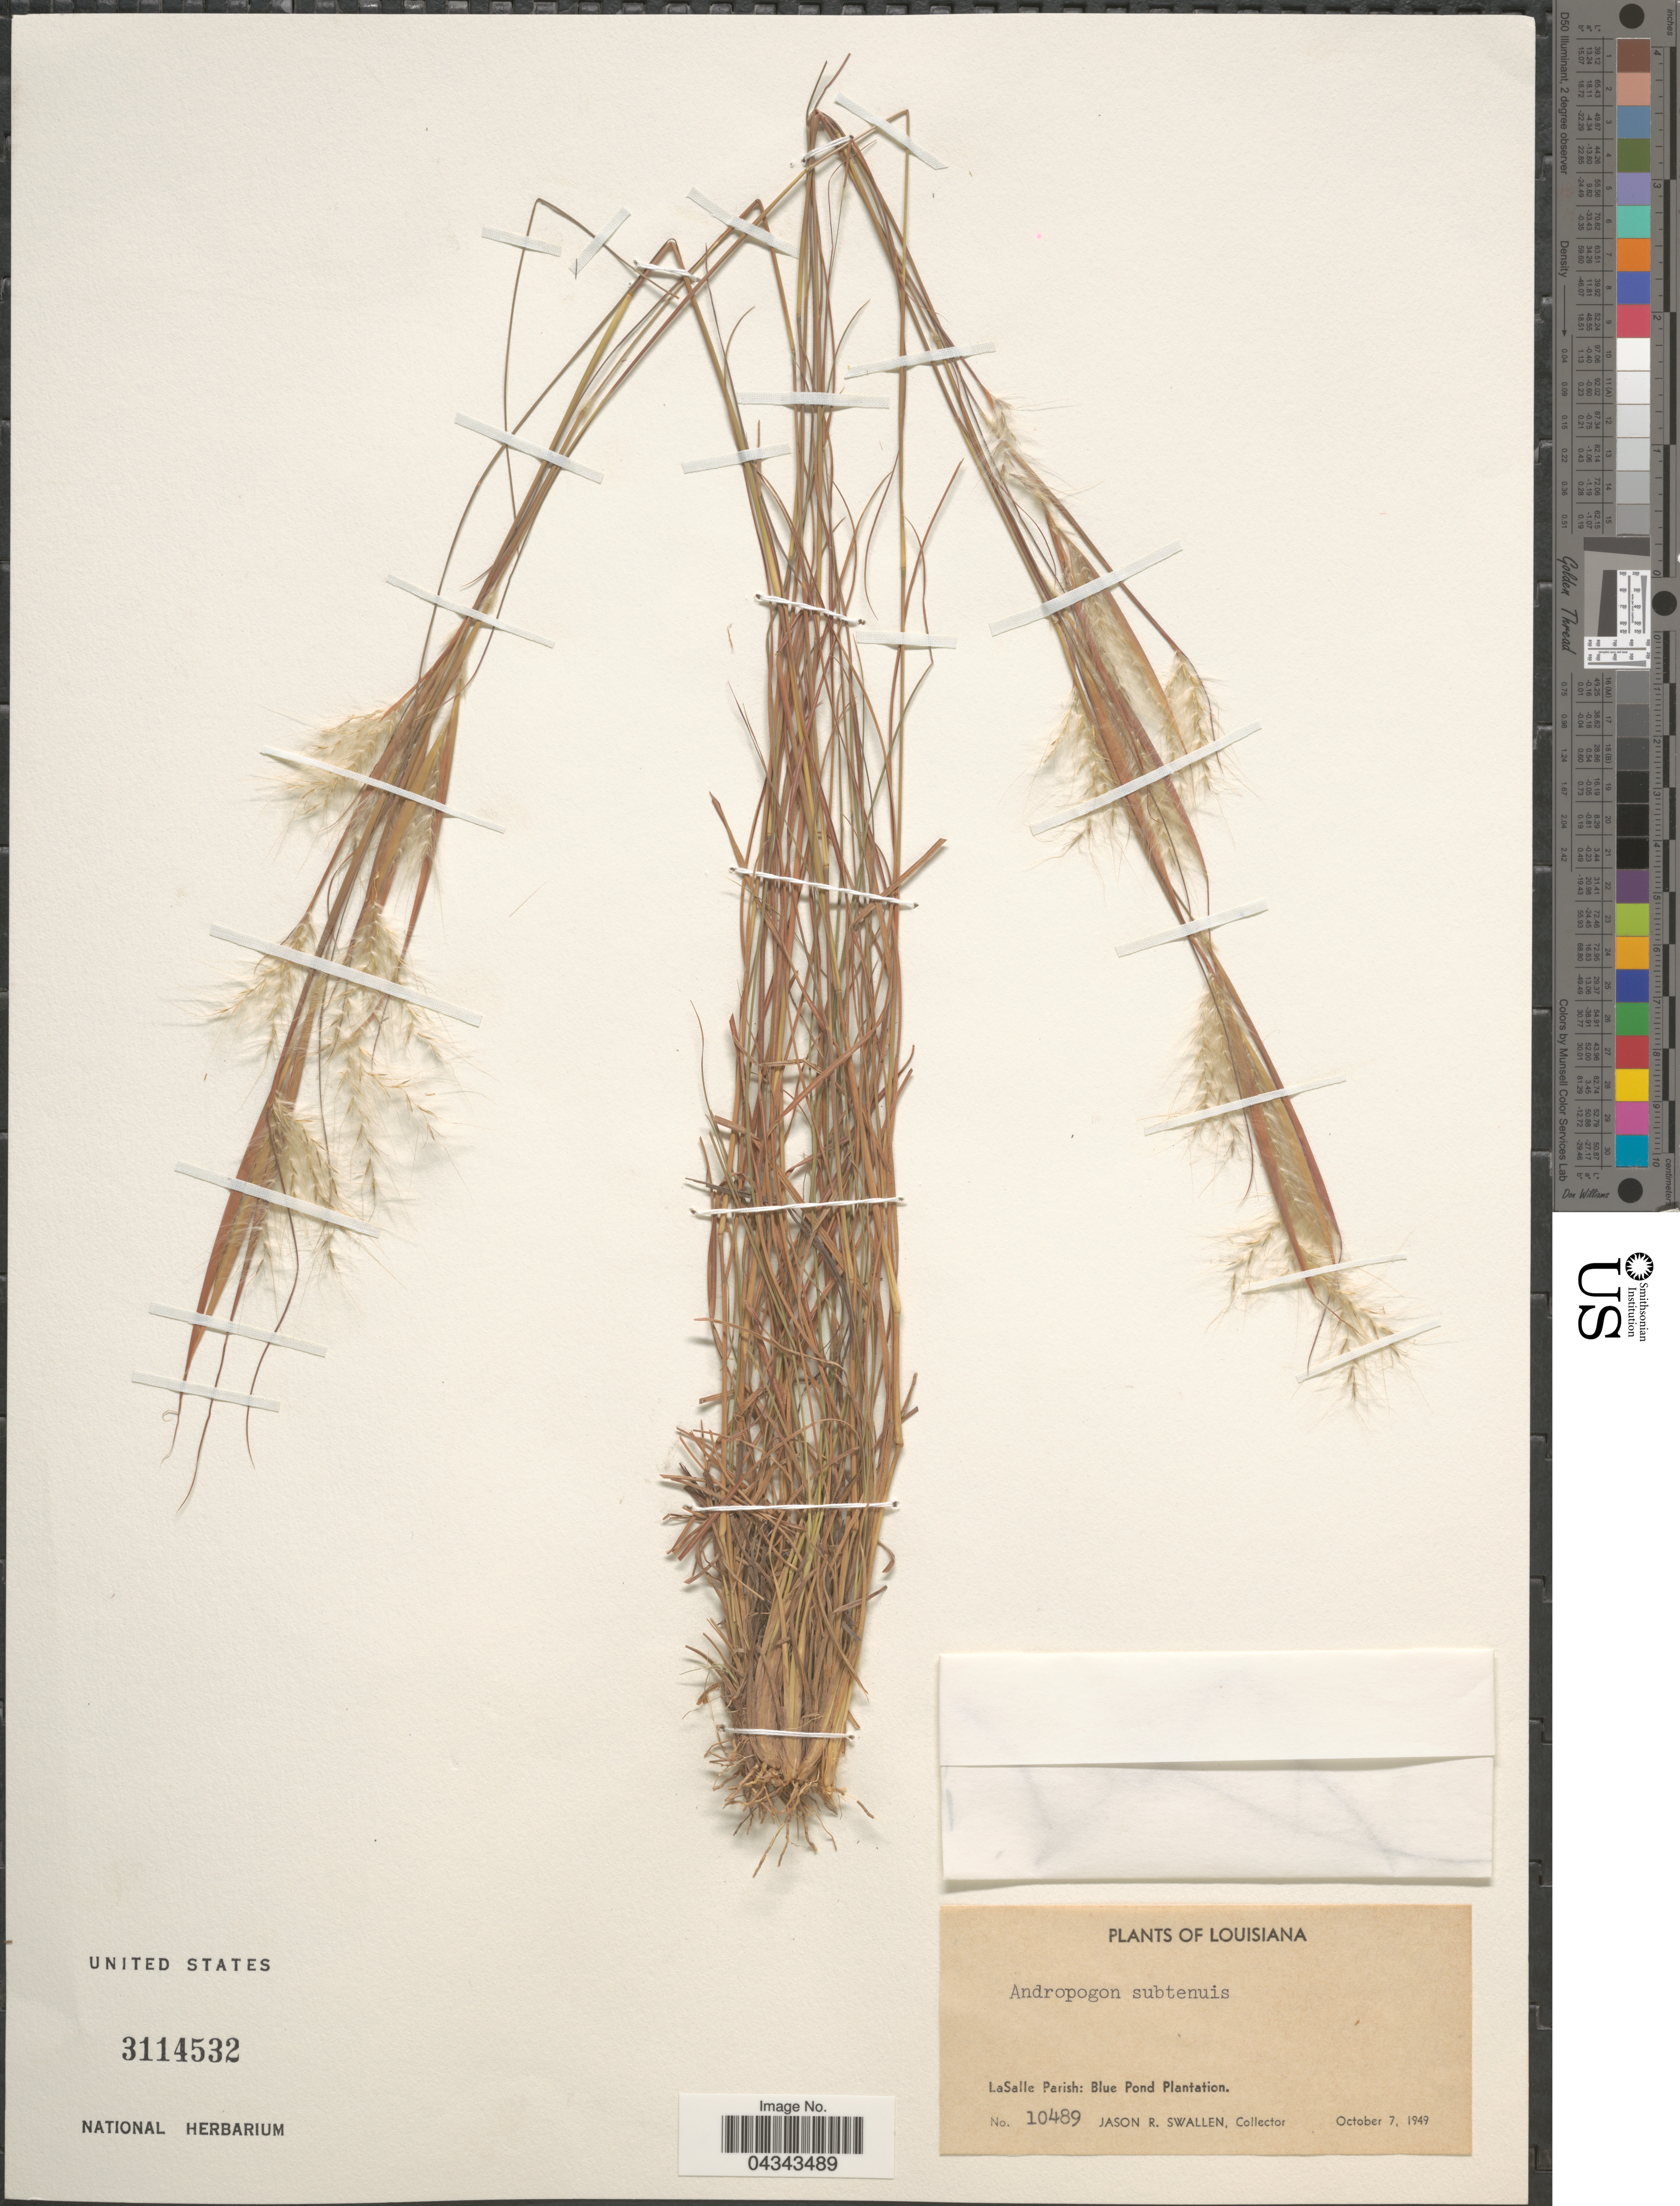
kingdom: Plantae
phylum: Tracheophyta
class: Liliopsida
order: Poales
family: Poaceae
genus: Andropogon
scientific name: Andropogon gyrans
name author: Ashe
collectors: J. R. Swallen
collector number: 10489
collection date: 1949-10-07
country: United States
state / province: Louisiana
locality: LaSalle Parish: Blue Pond Plantation.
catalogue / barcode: US 3114532